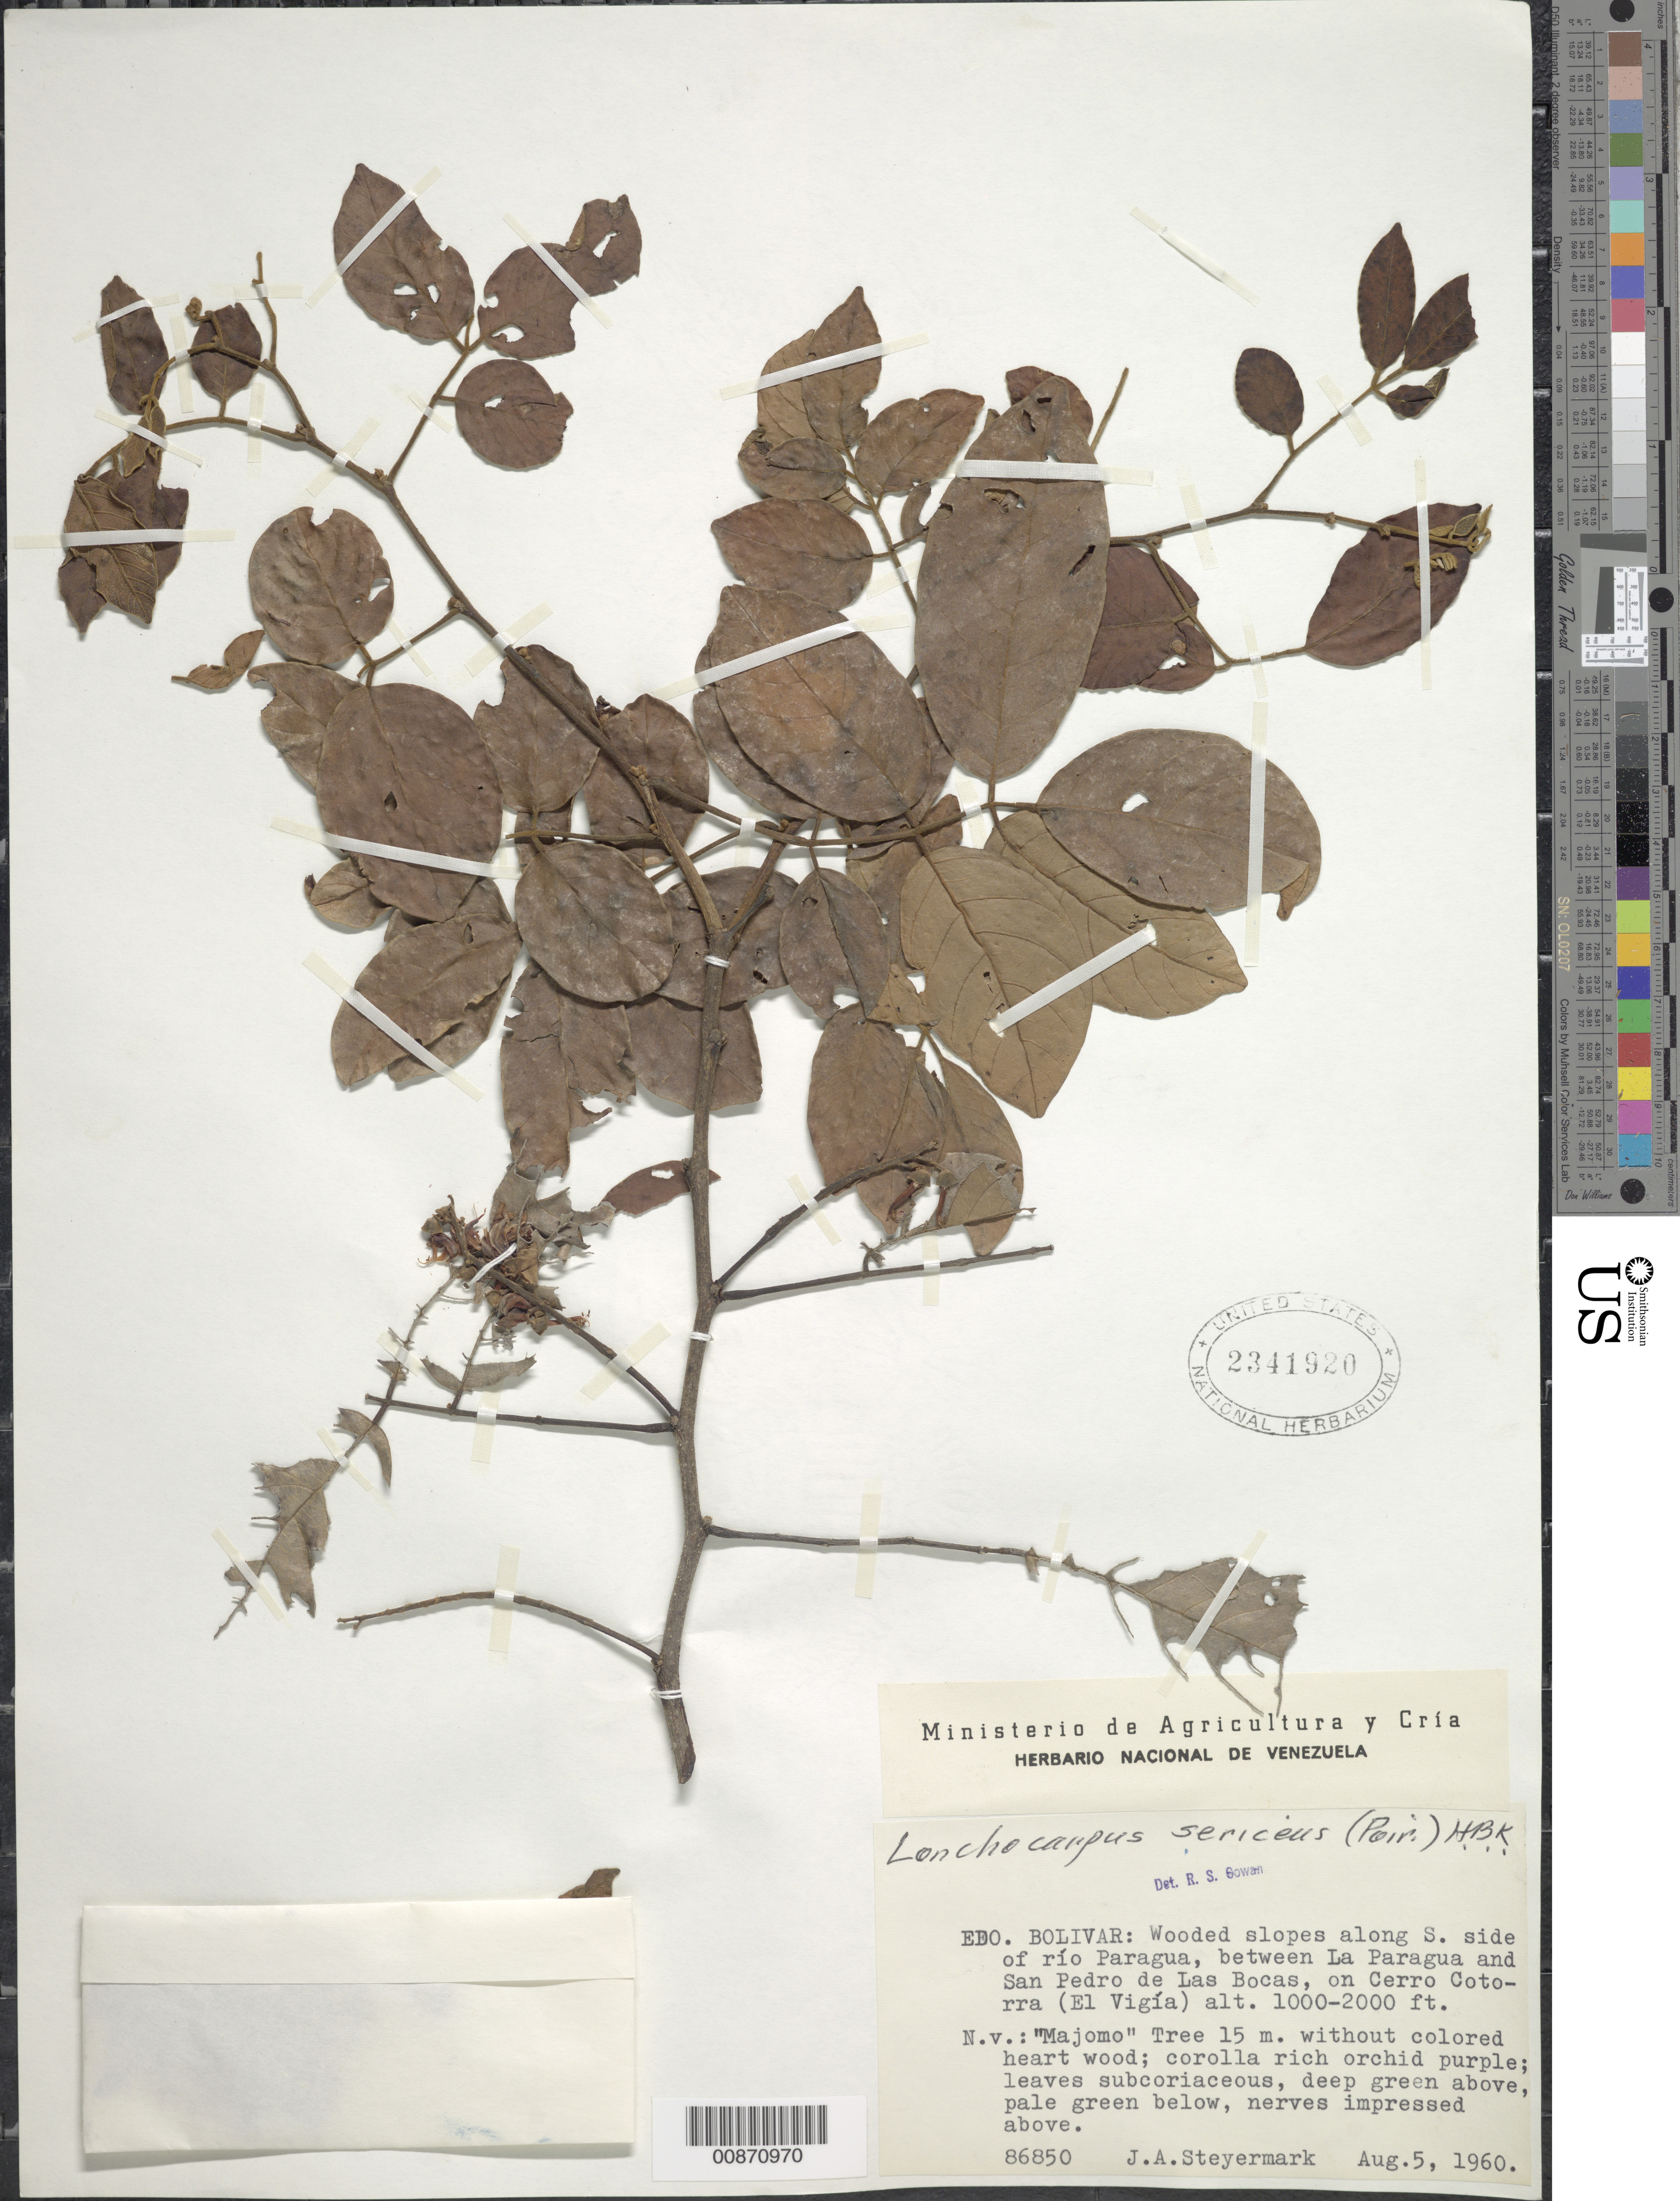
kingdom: Plantae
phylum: Tracheophyta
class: Magnoliopsida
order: Fabales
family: Fabaceae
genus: Lonchocarpus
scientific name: Lonchocarpus sericeus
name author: (Poir.) Kunth ex DC.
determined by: Cowan, R. S.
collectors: J. Steyermark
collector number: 86850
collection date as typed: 5-Aug-60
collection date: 1960-08-05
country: Venezuela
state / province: Bolívar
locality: Río Paragua, between La Paragua and San Pedro de Las Bocas, on Cerro Cotorra (El Vigía)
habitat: Wooded slopes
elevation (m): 305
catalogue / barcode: US 2341920